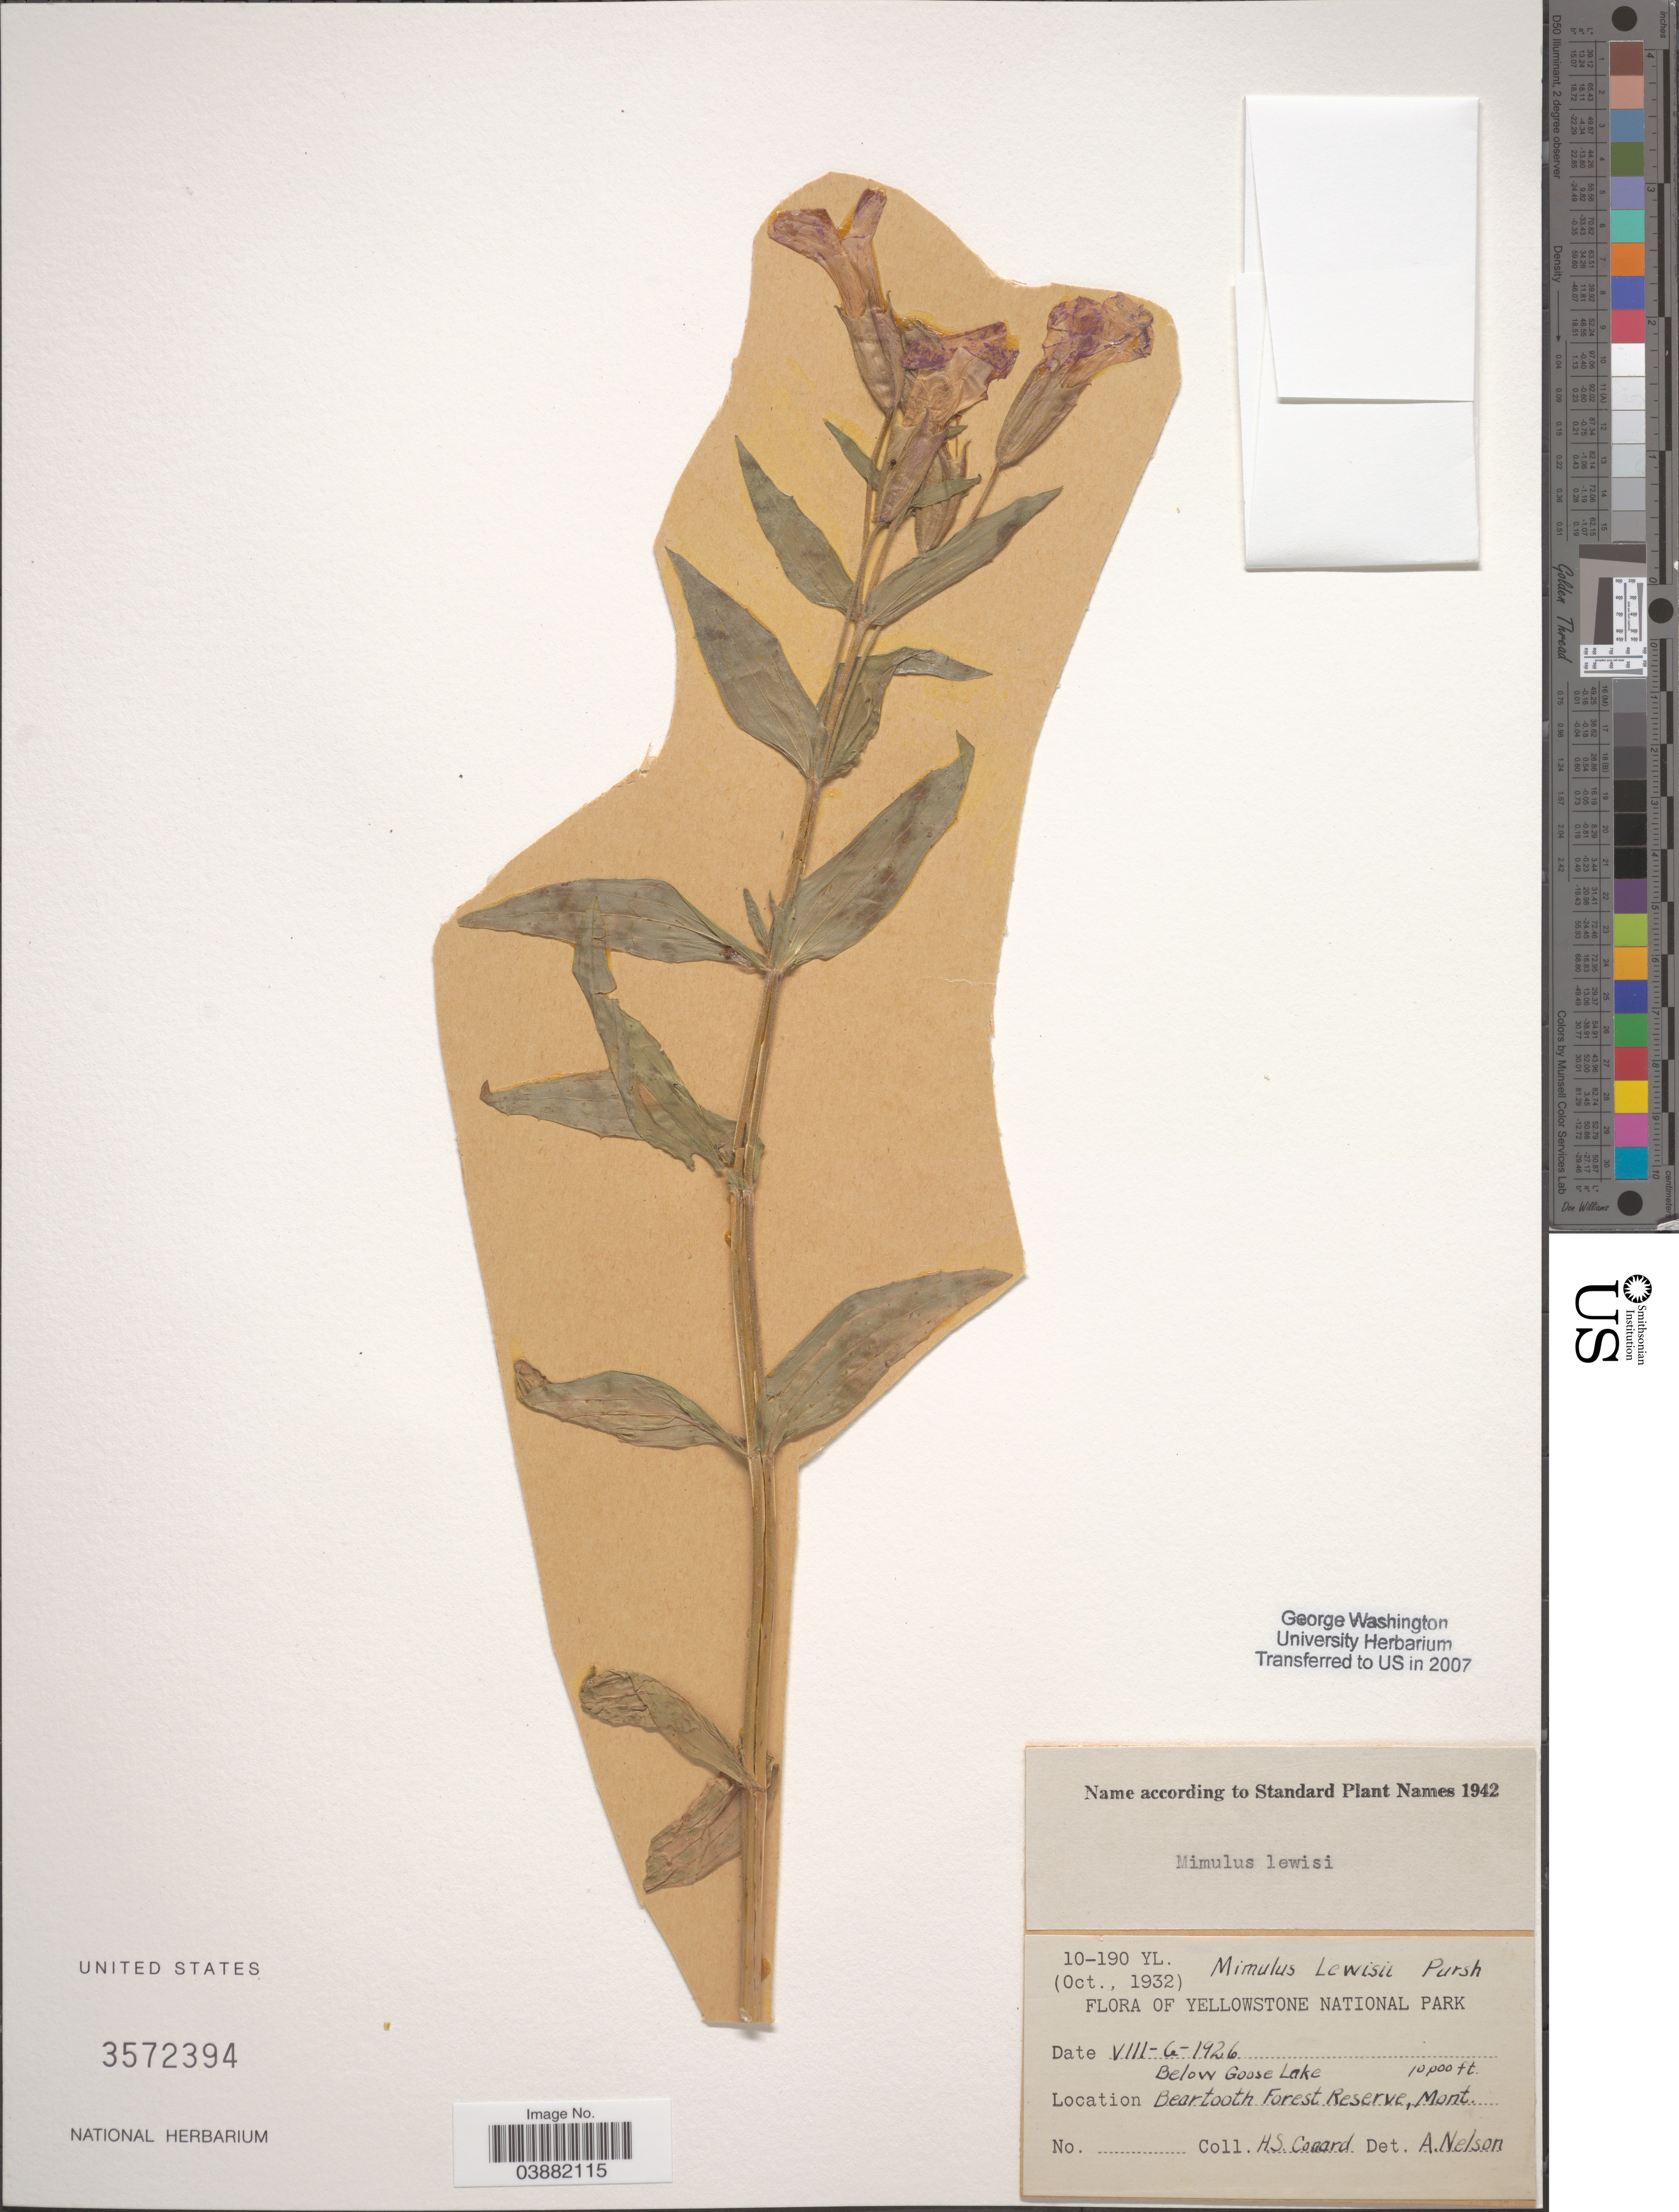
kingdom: Plantae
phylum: Tracheophyta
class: Magnoliopsida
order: Lamiales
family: Phrymaceae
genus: Mimulus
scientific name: Mimulus lewisii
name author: Pursh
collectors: H. S. Conard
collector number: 10-190 YL?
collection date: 1926-08-06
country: United States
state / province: Montana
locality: Yellowstone National Park. Below Goose Lake. Beartooth Forest Reserve.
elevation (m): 3048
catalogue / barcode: US 3572394